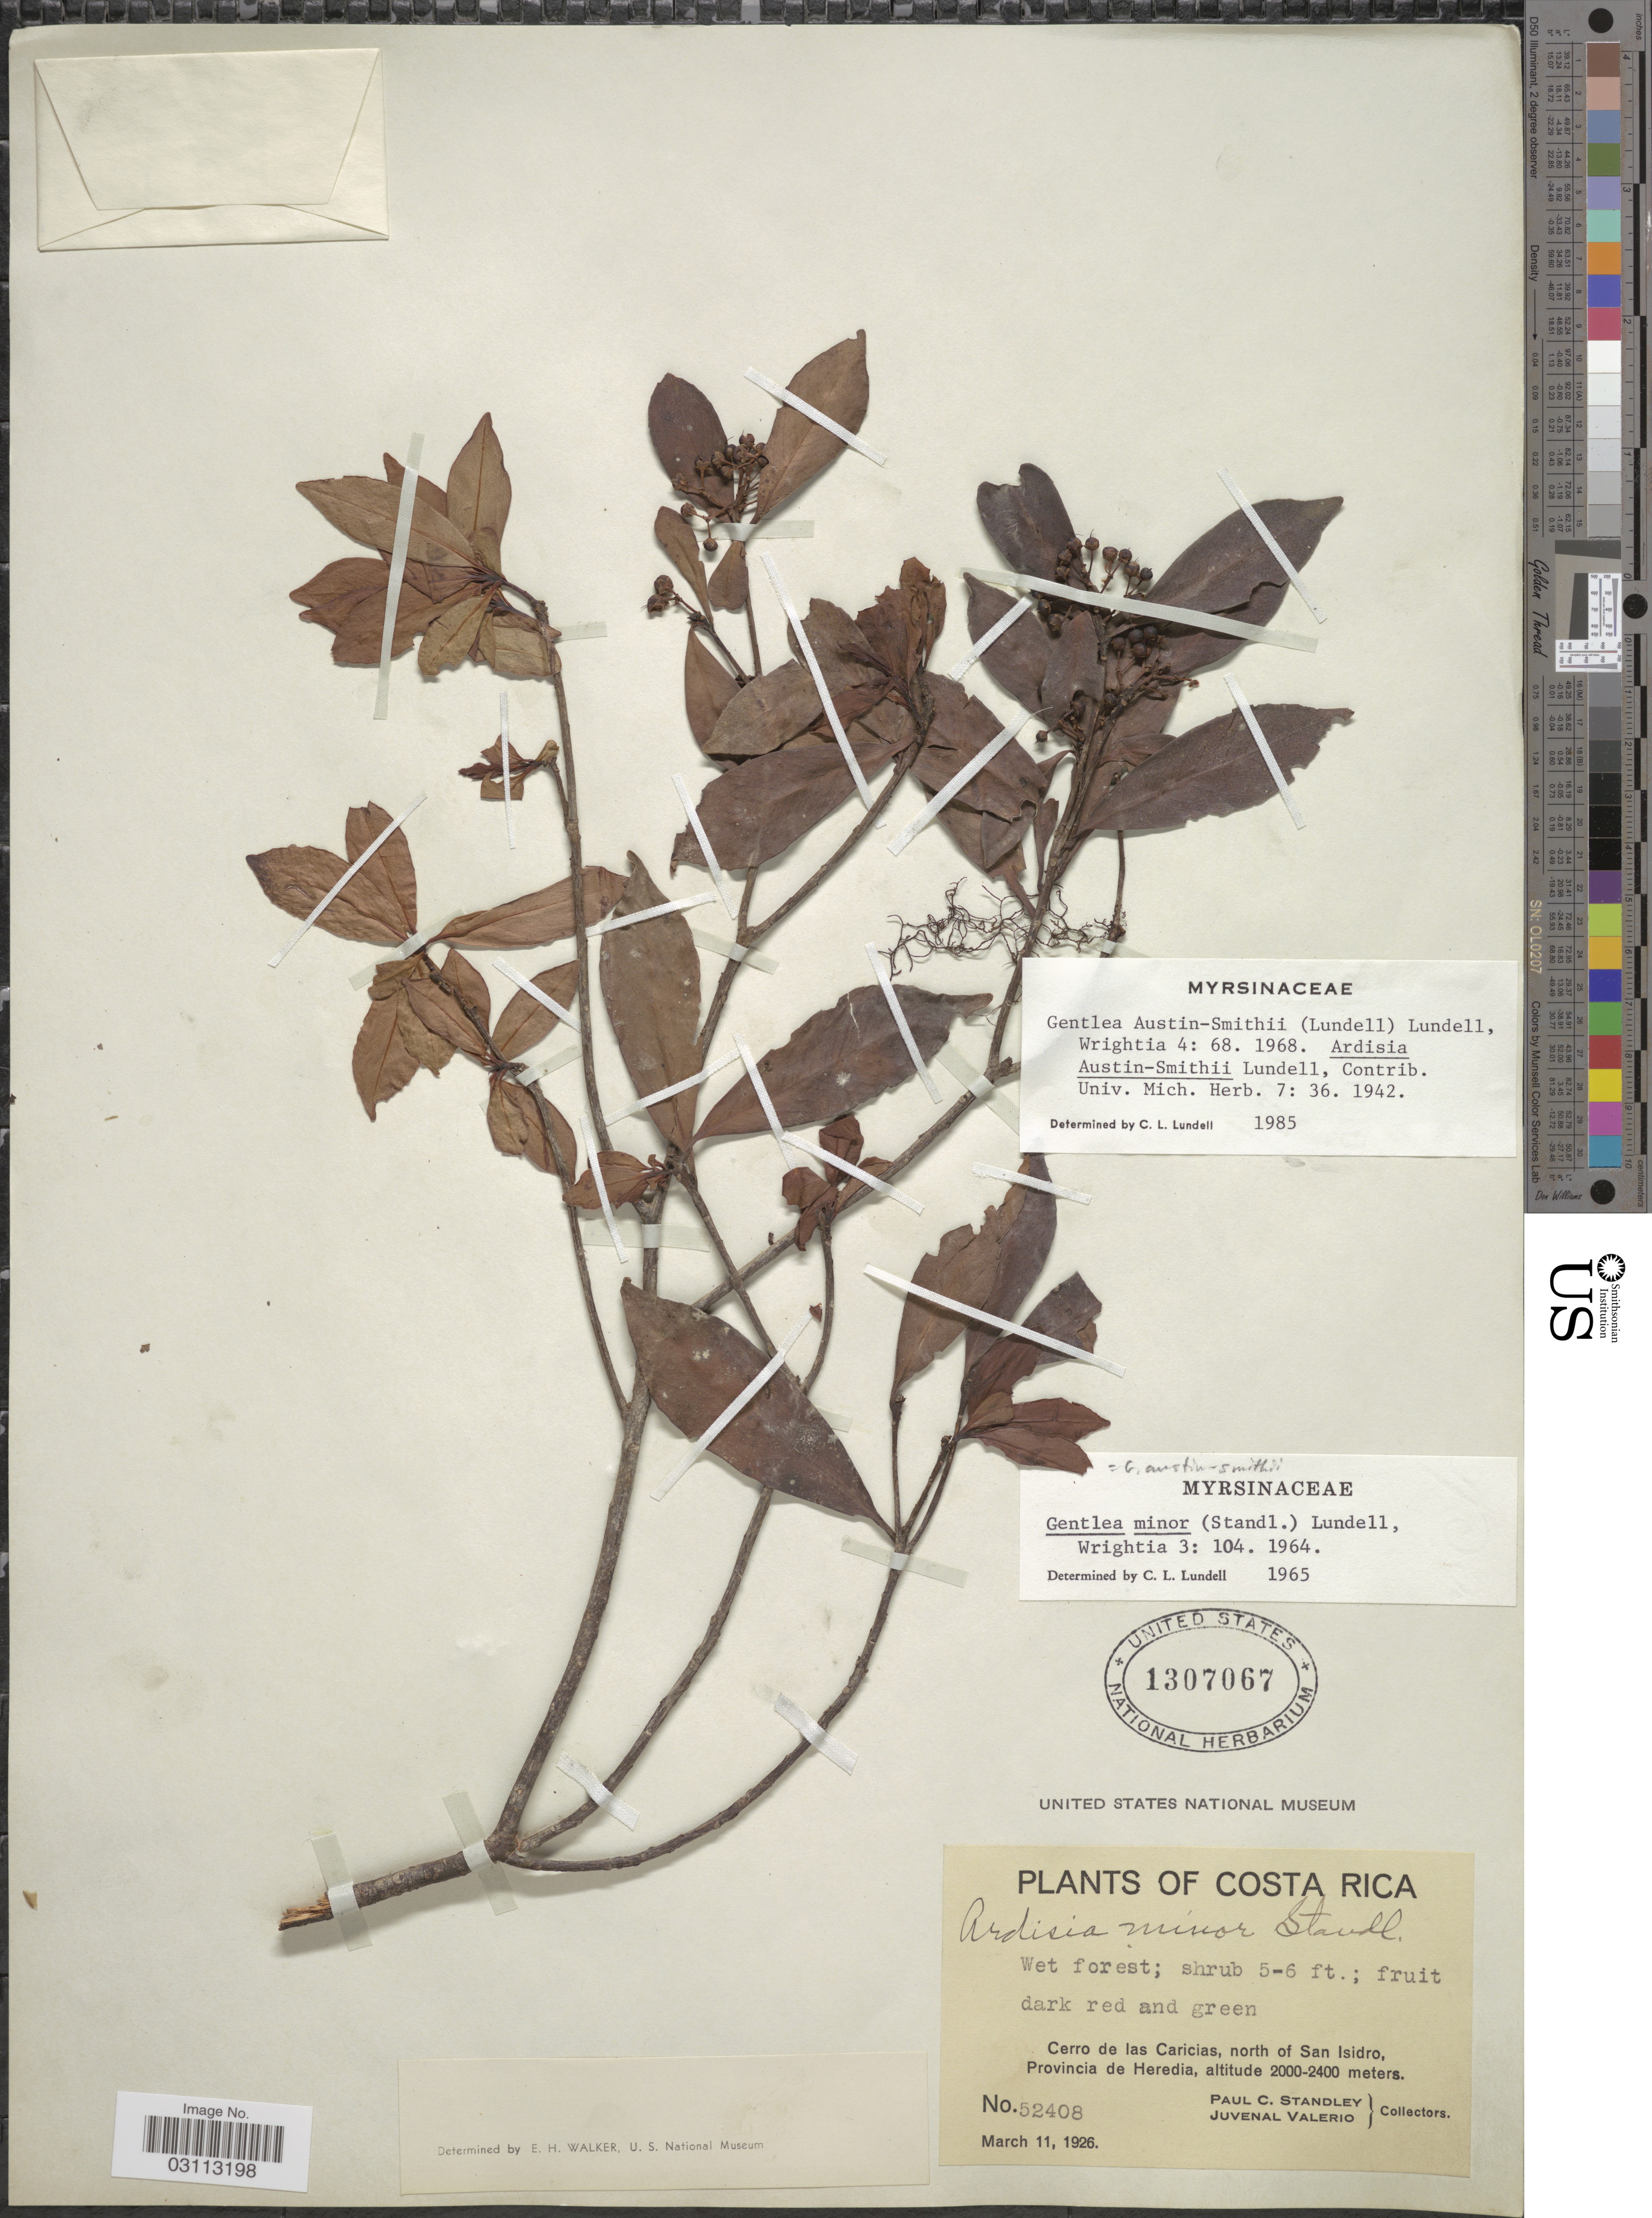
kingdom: Plantae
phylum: Tracheophyta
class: Magnoliopsida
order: Ericales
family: Primulaceae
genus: Gentlea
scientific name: Gentlea austin-smithii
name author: (Lundell) Lundell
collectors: P. C. Standley & J. Valerio R.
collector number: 52408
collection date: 1926-03-11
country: Costa Rica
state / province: Heredia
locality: Cerro de las Caricias, north of San Isidro, Provincia de Heredia.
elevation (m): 2000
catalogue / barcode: US 1307067